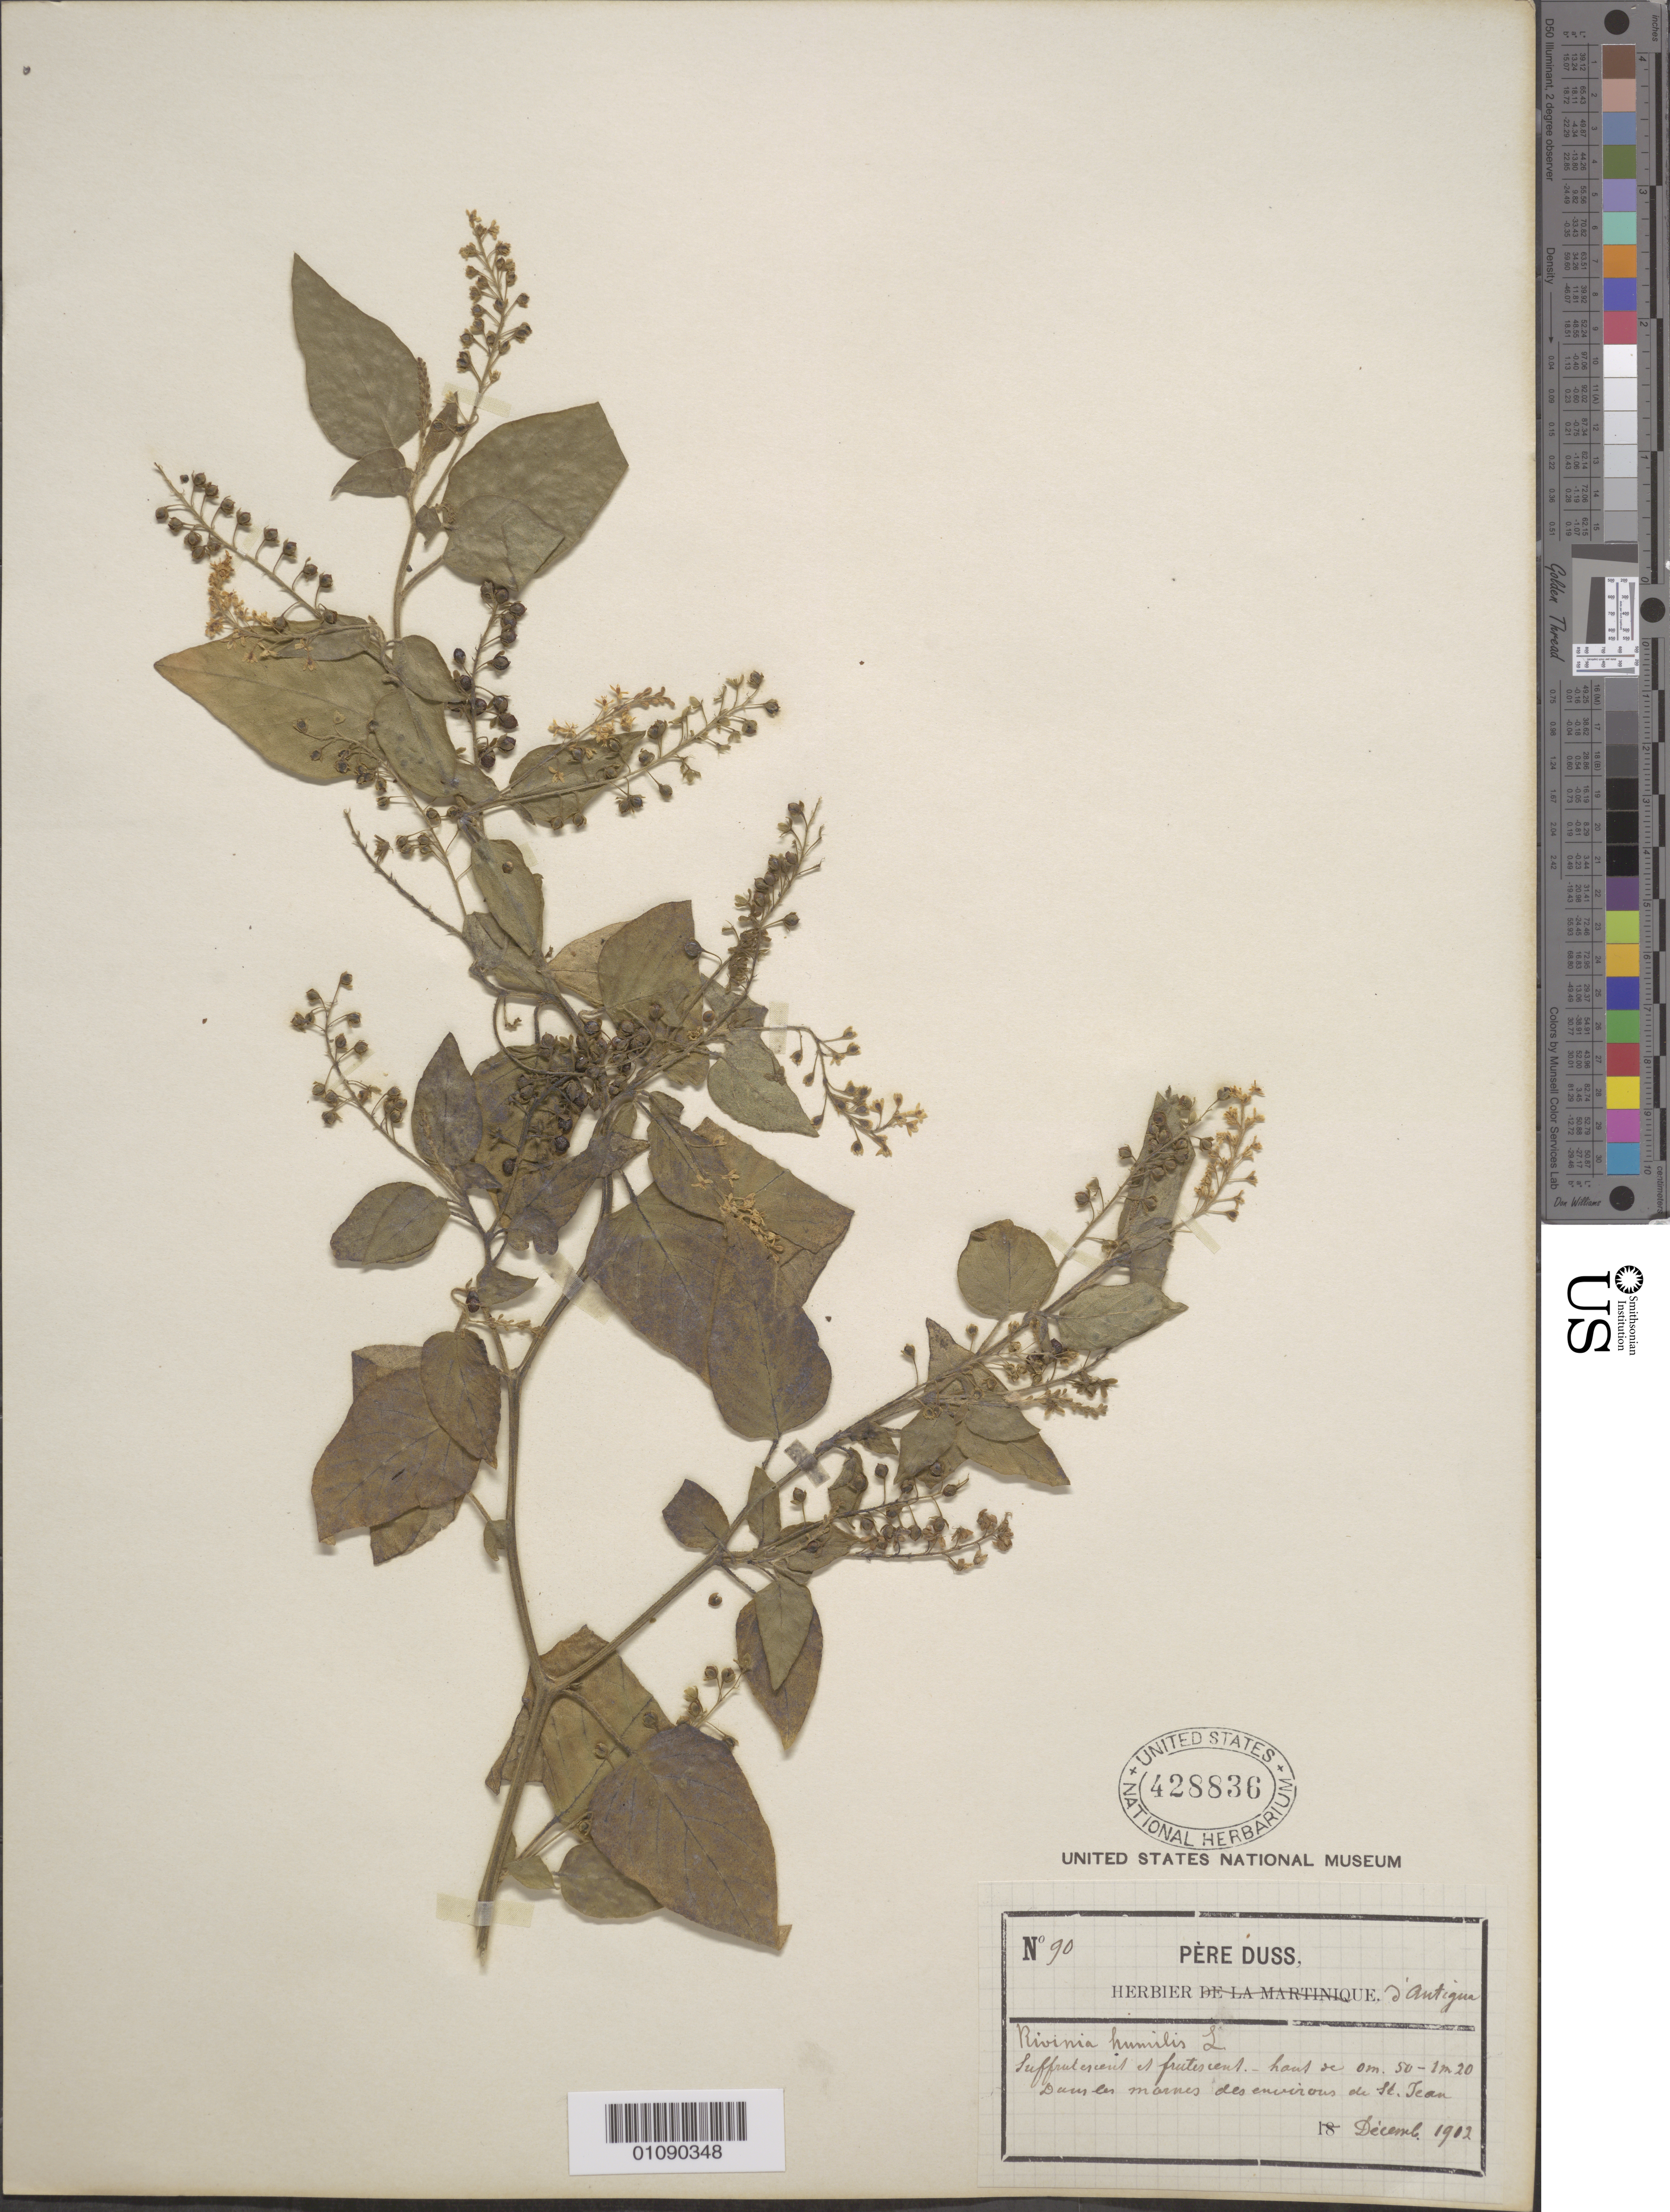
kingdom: Plantae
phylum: Tracheophyta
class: Magnoliopsida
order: Caryophyllales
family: Phytolaccaceae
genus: Rivina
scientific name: Rivina humilis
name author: L.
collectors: Père Duss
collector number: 90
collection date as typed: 18 Dec 1902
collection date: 1902-12-18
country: Antigua and Barbuda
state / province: Saint John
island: Antigua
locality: Dans les mornes des environs de St. Jean.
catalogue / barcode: US 428836